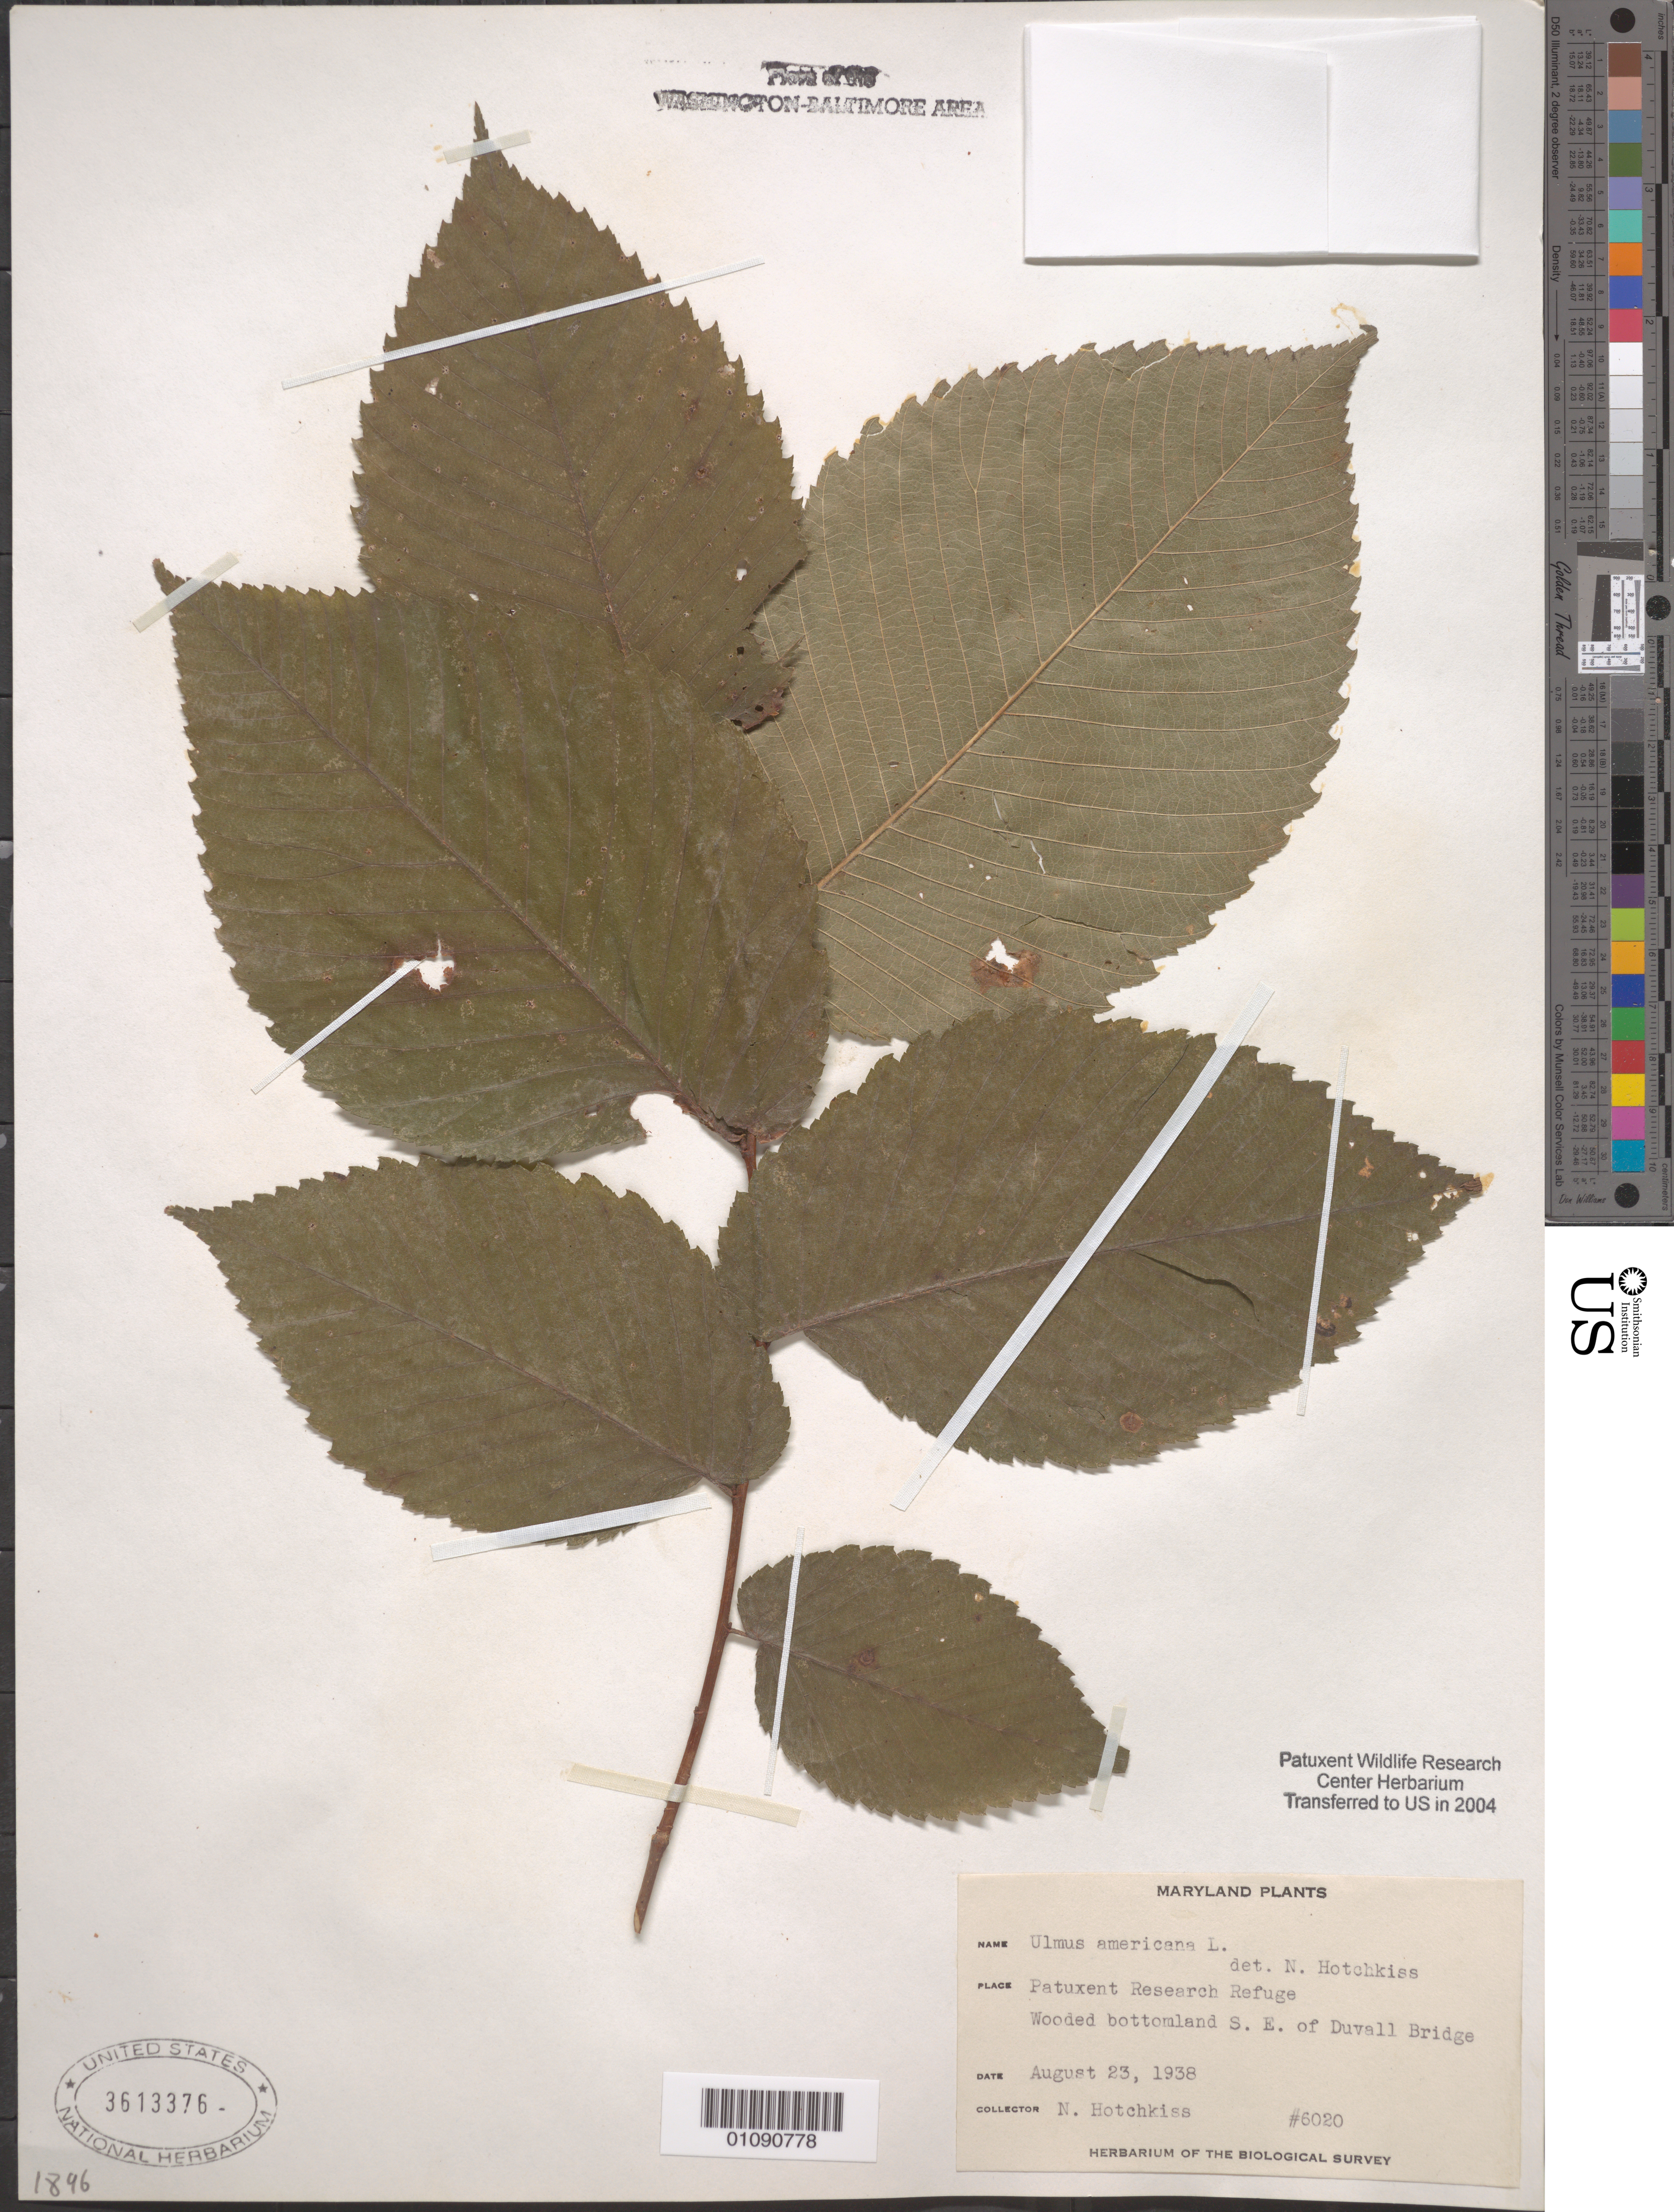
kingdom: Plantae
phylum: Tracheophyta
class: Magnoliopsida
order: Rosales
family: Ulmaceae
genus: Ulmus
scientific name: Ulmus americana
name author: L.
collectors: N. Hotchkiss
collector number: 6020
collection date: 1938-08-23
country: United States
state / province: Maryland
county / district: Prince George's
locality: Patuxent Wildlife Refuge, S.E. of Duvall Bridge.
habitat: Wooded bottomland.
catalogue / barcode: US 3613376